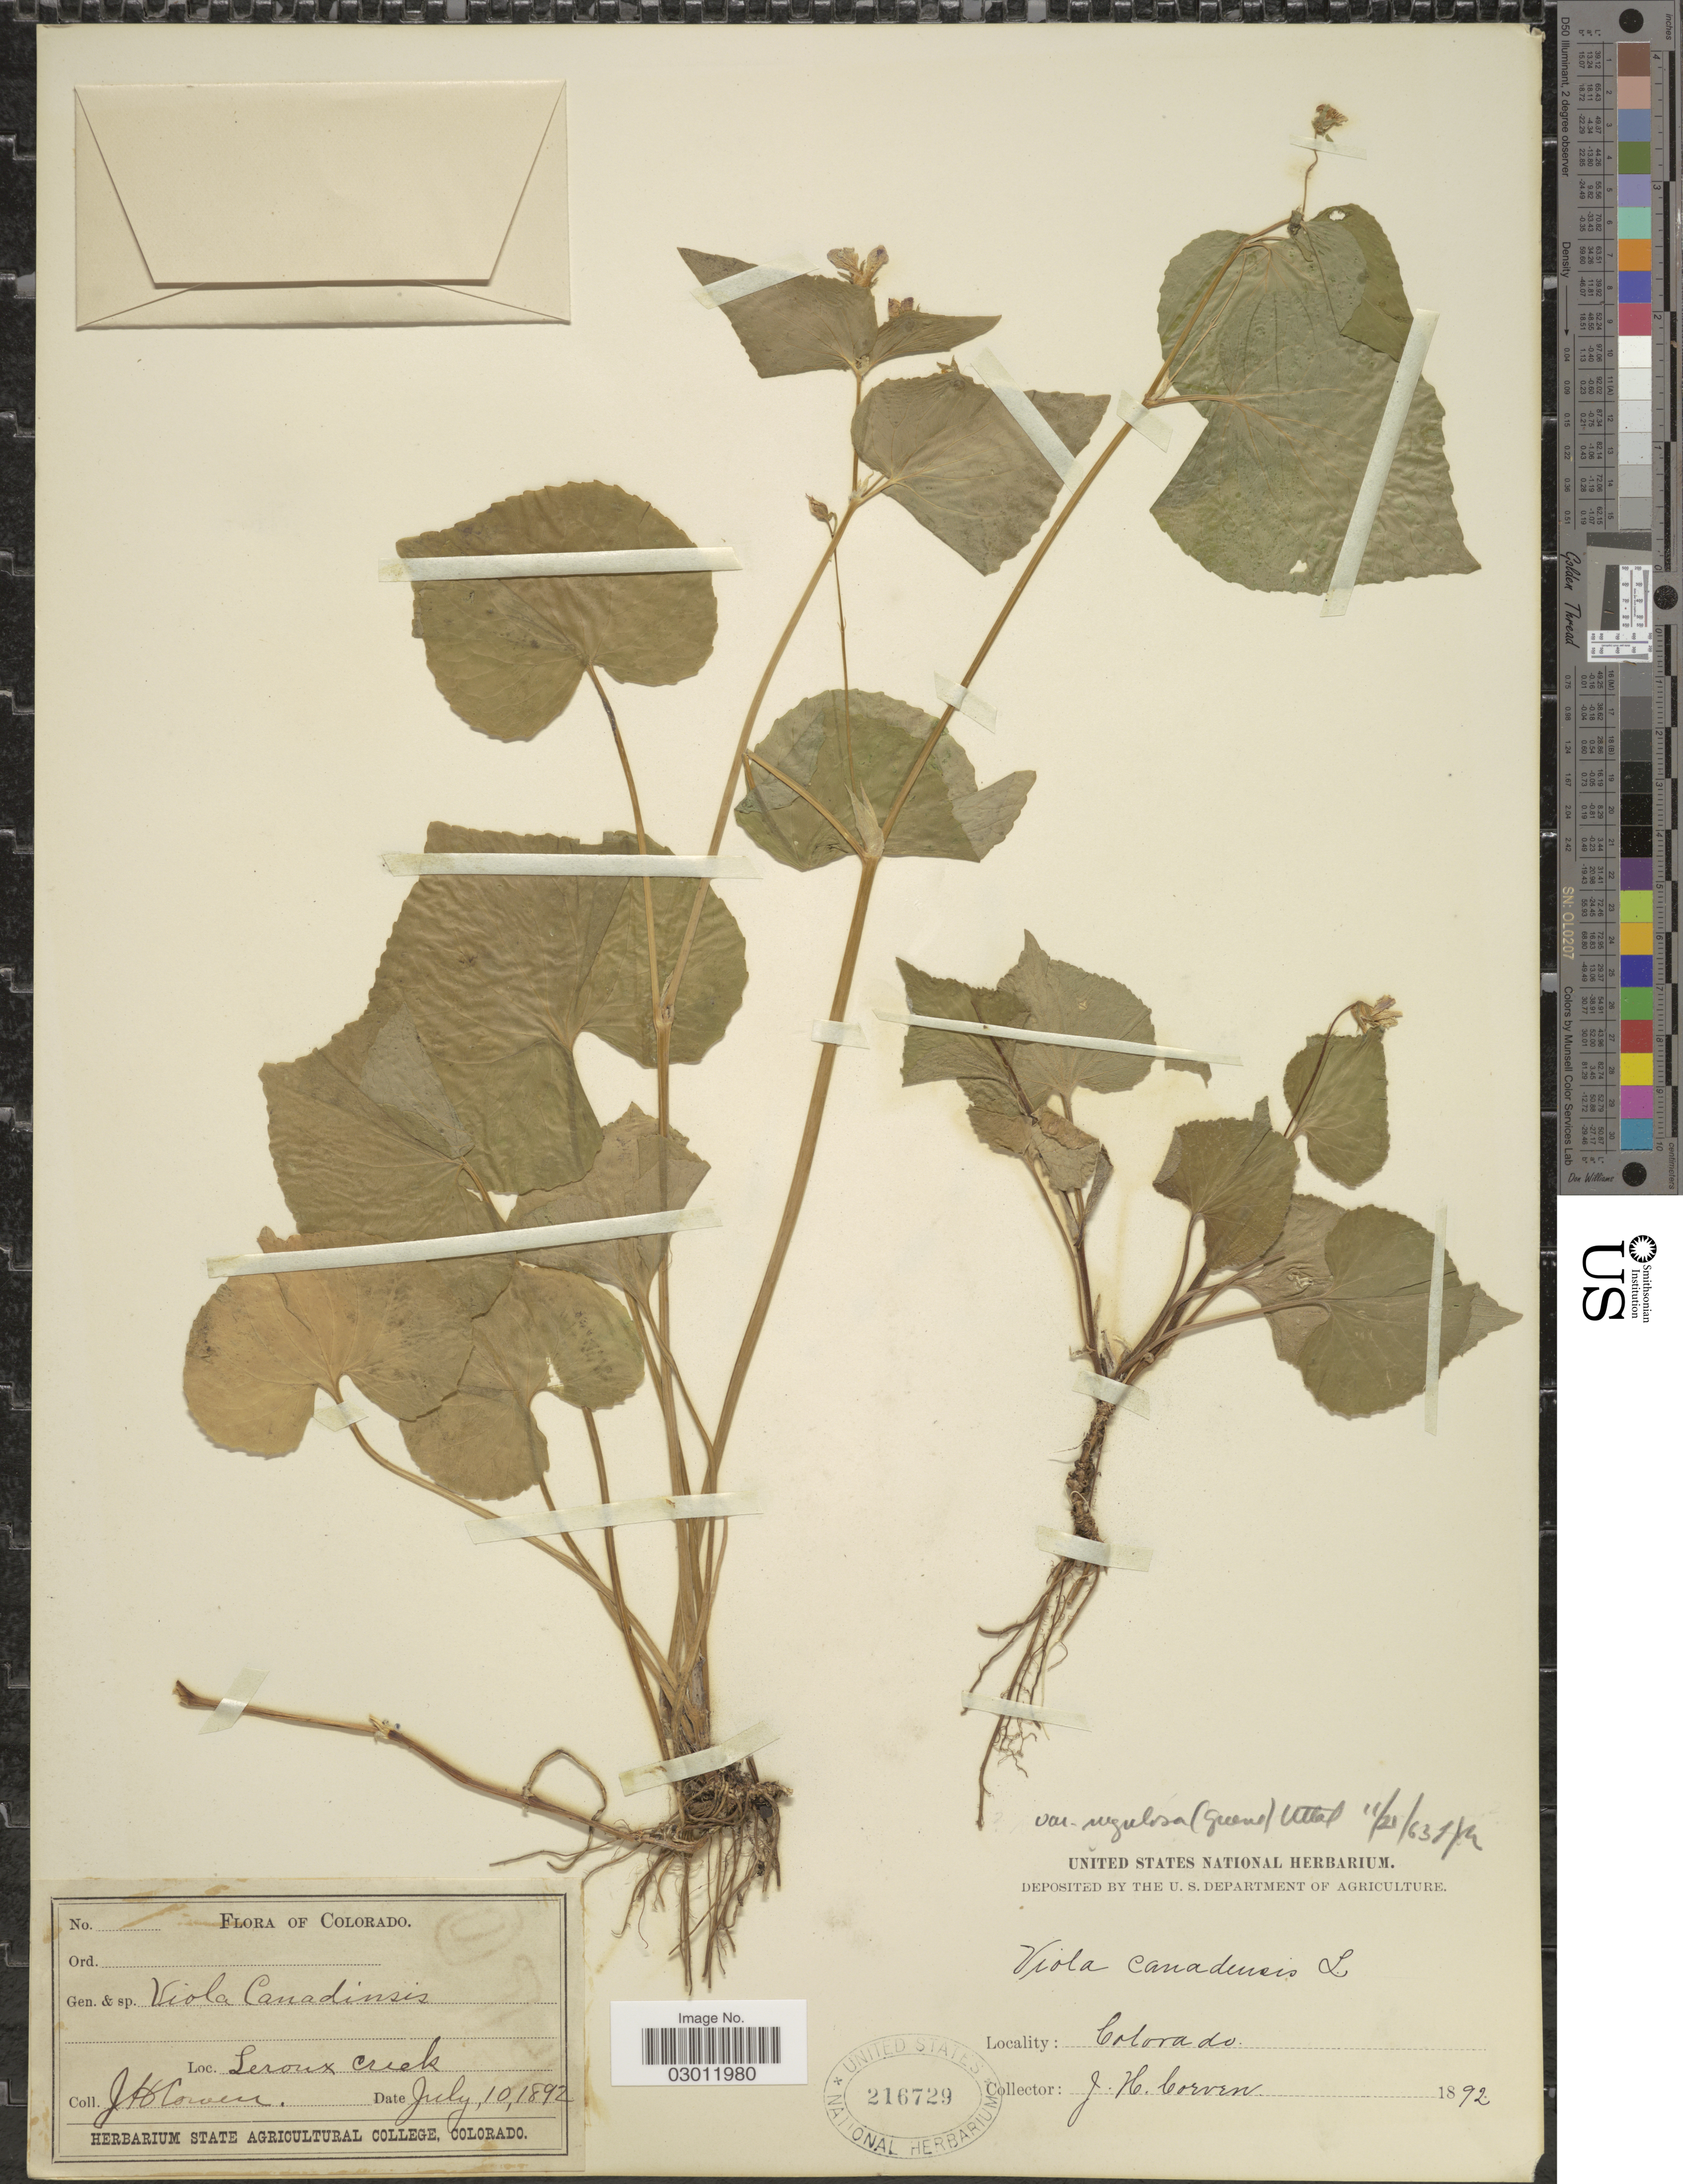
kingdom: Plantae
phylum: Tracheophyta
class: Magnoliopsida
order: Malpighiales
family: Violaceae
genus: Viola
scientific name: Viola canadensis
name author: L.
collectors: J. H. Cowen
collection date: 1892-07-10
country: United States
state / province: Colorado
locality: Leroux Creek.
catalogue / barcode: US 216729